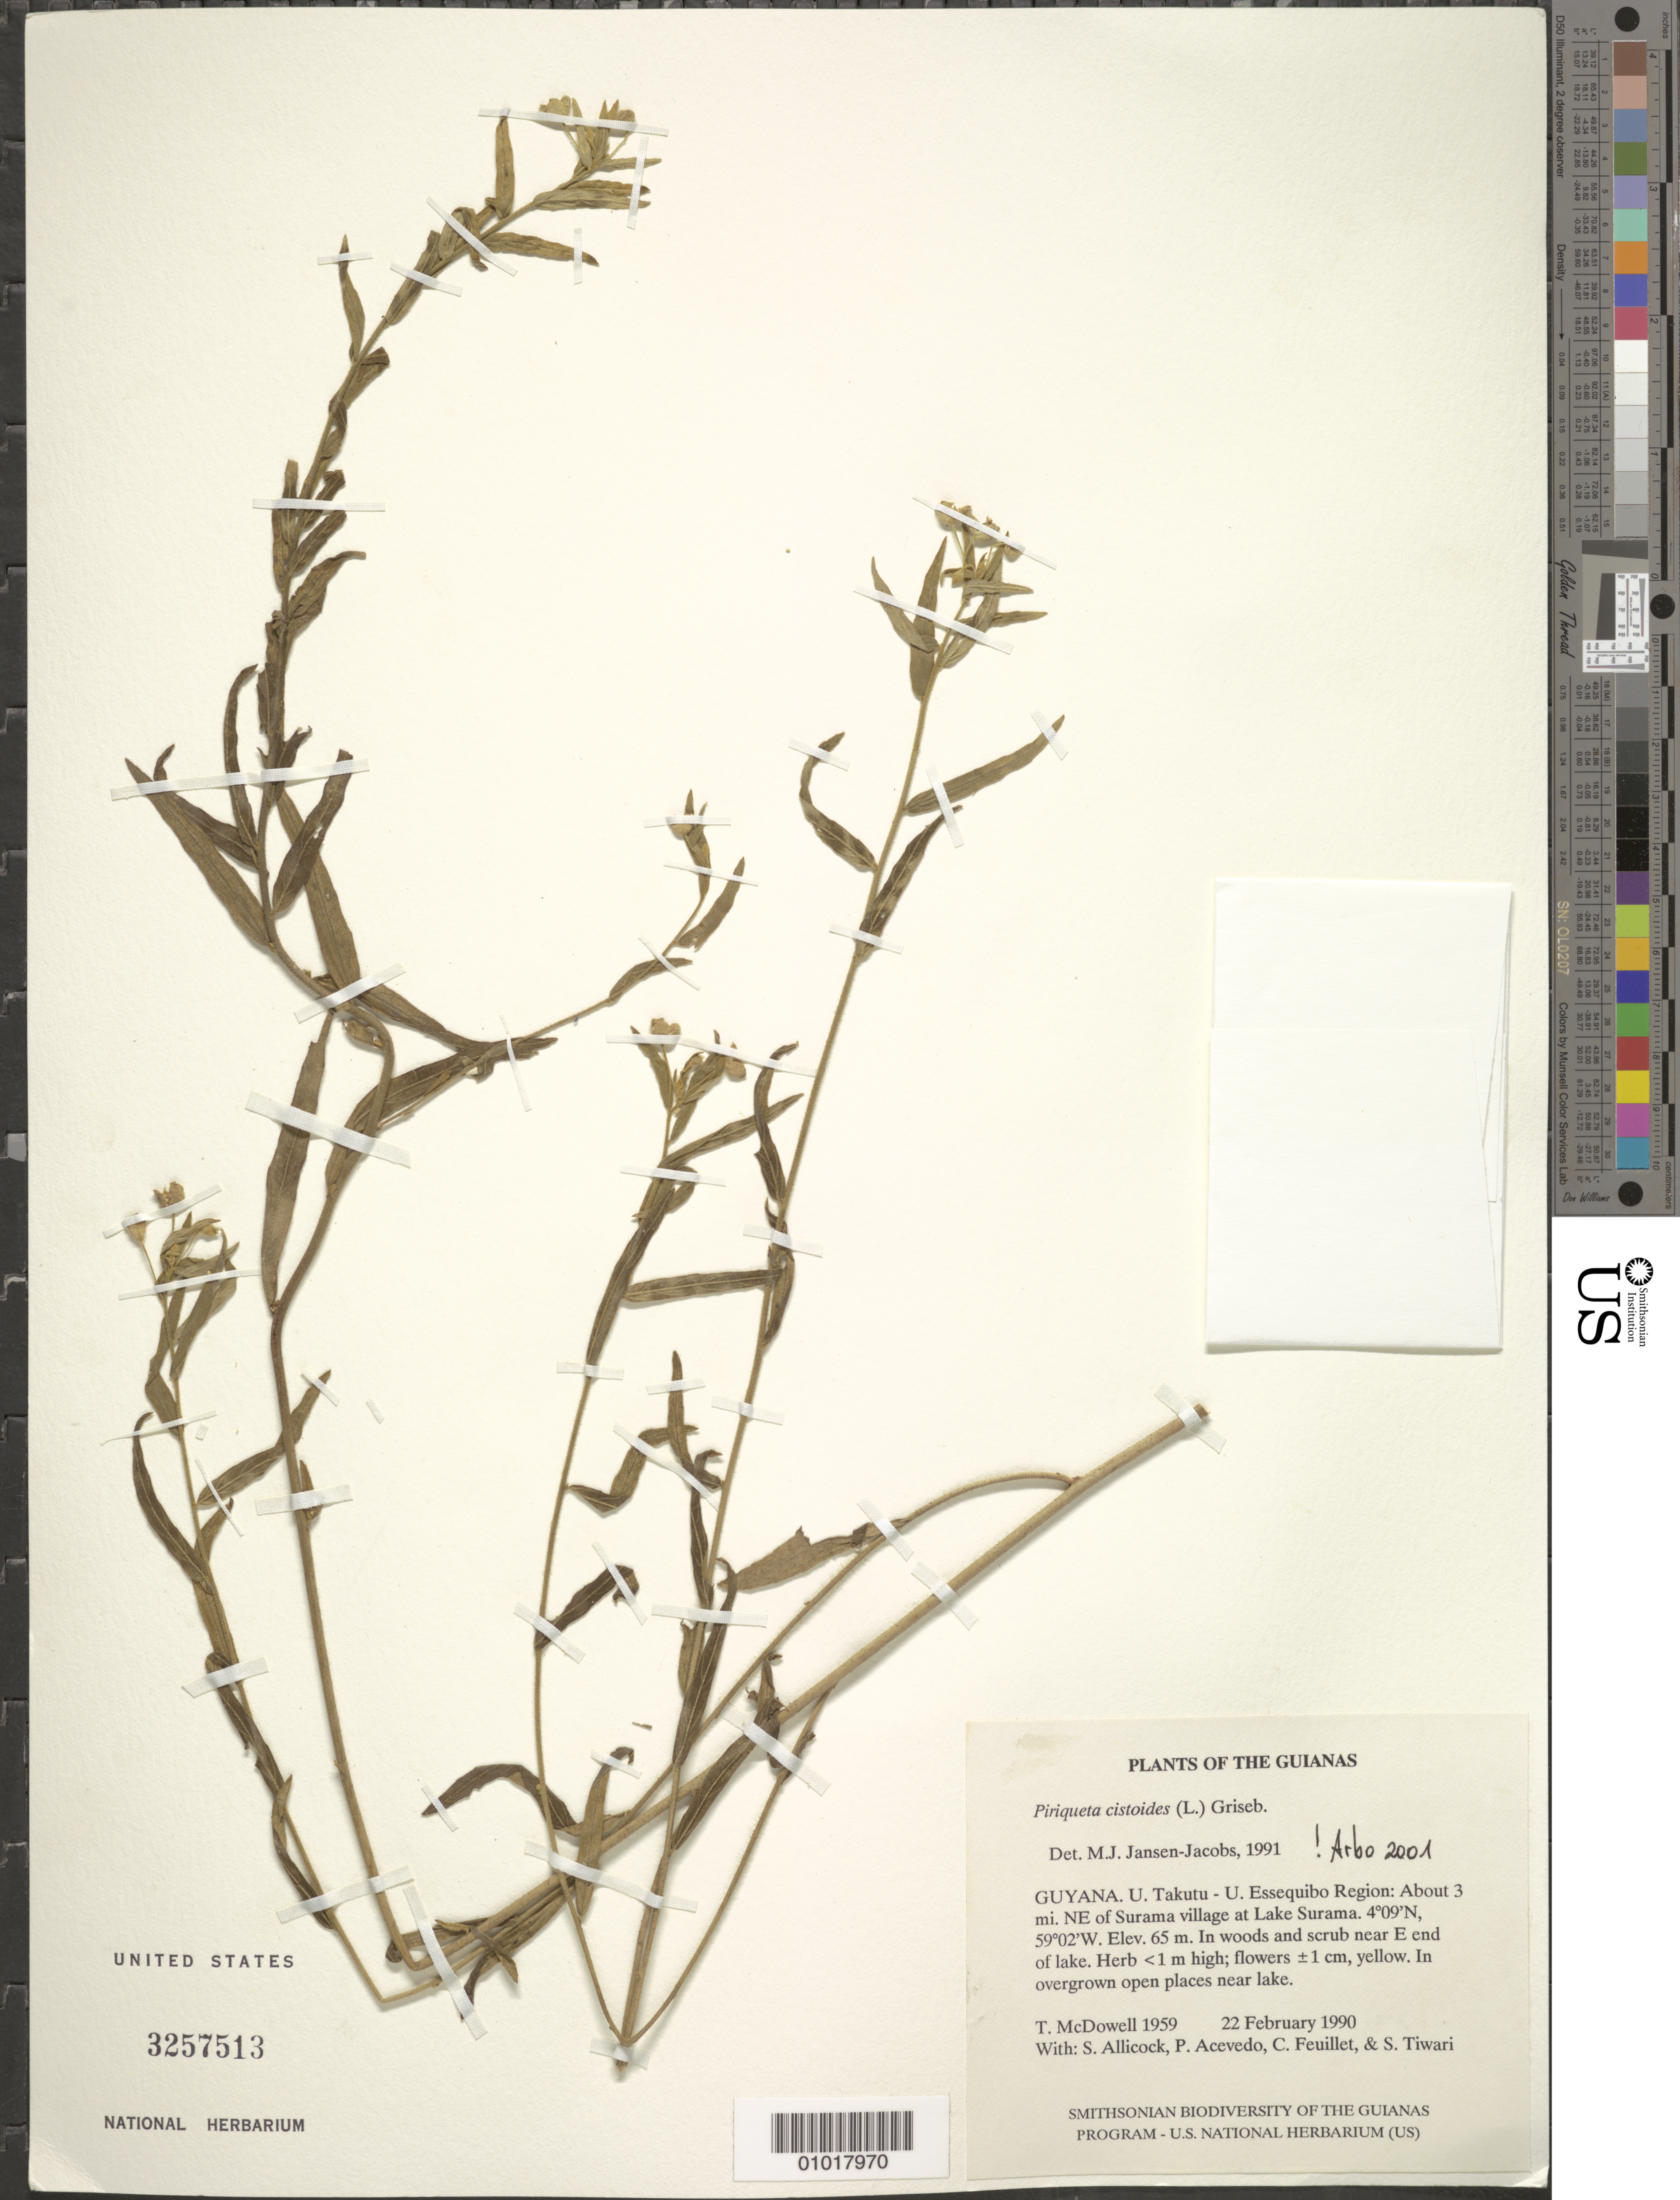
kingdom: Plantae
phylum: Tracheophyta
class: Magnoliopsida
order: Malpighiales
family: Turneraceae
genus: Piriqueta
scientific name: Piriqueta cistoides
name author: (L.) Griseb.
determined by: Arbo, M. M.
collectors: T. McDowell, S. Allicock, P. Acevedo-Rodr., C. Feuillet & S. Tiwari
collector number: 1959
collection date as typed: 22 February 1990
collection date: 1990-02-22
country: Guyana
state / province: U. Takutu-U. Essequibo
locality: About 3 mi. NE of Surama village, near eastern end of Lake Surama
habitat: Woods and scrub besides lake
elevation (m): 65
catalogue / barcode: US 3257513